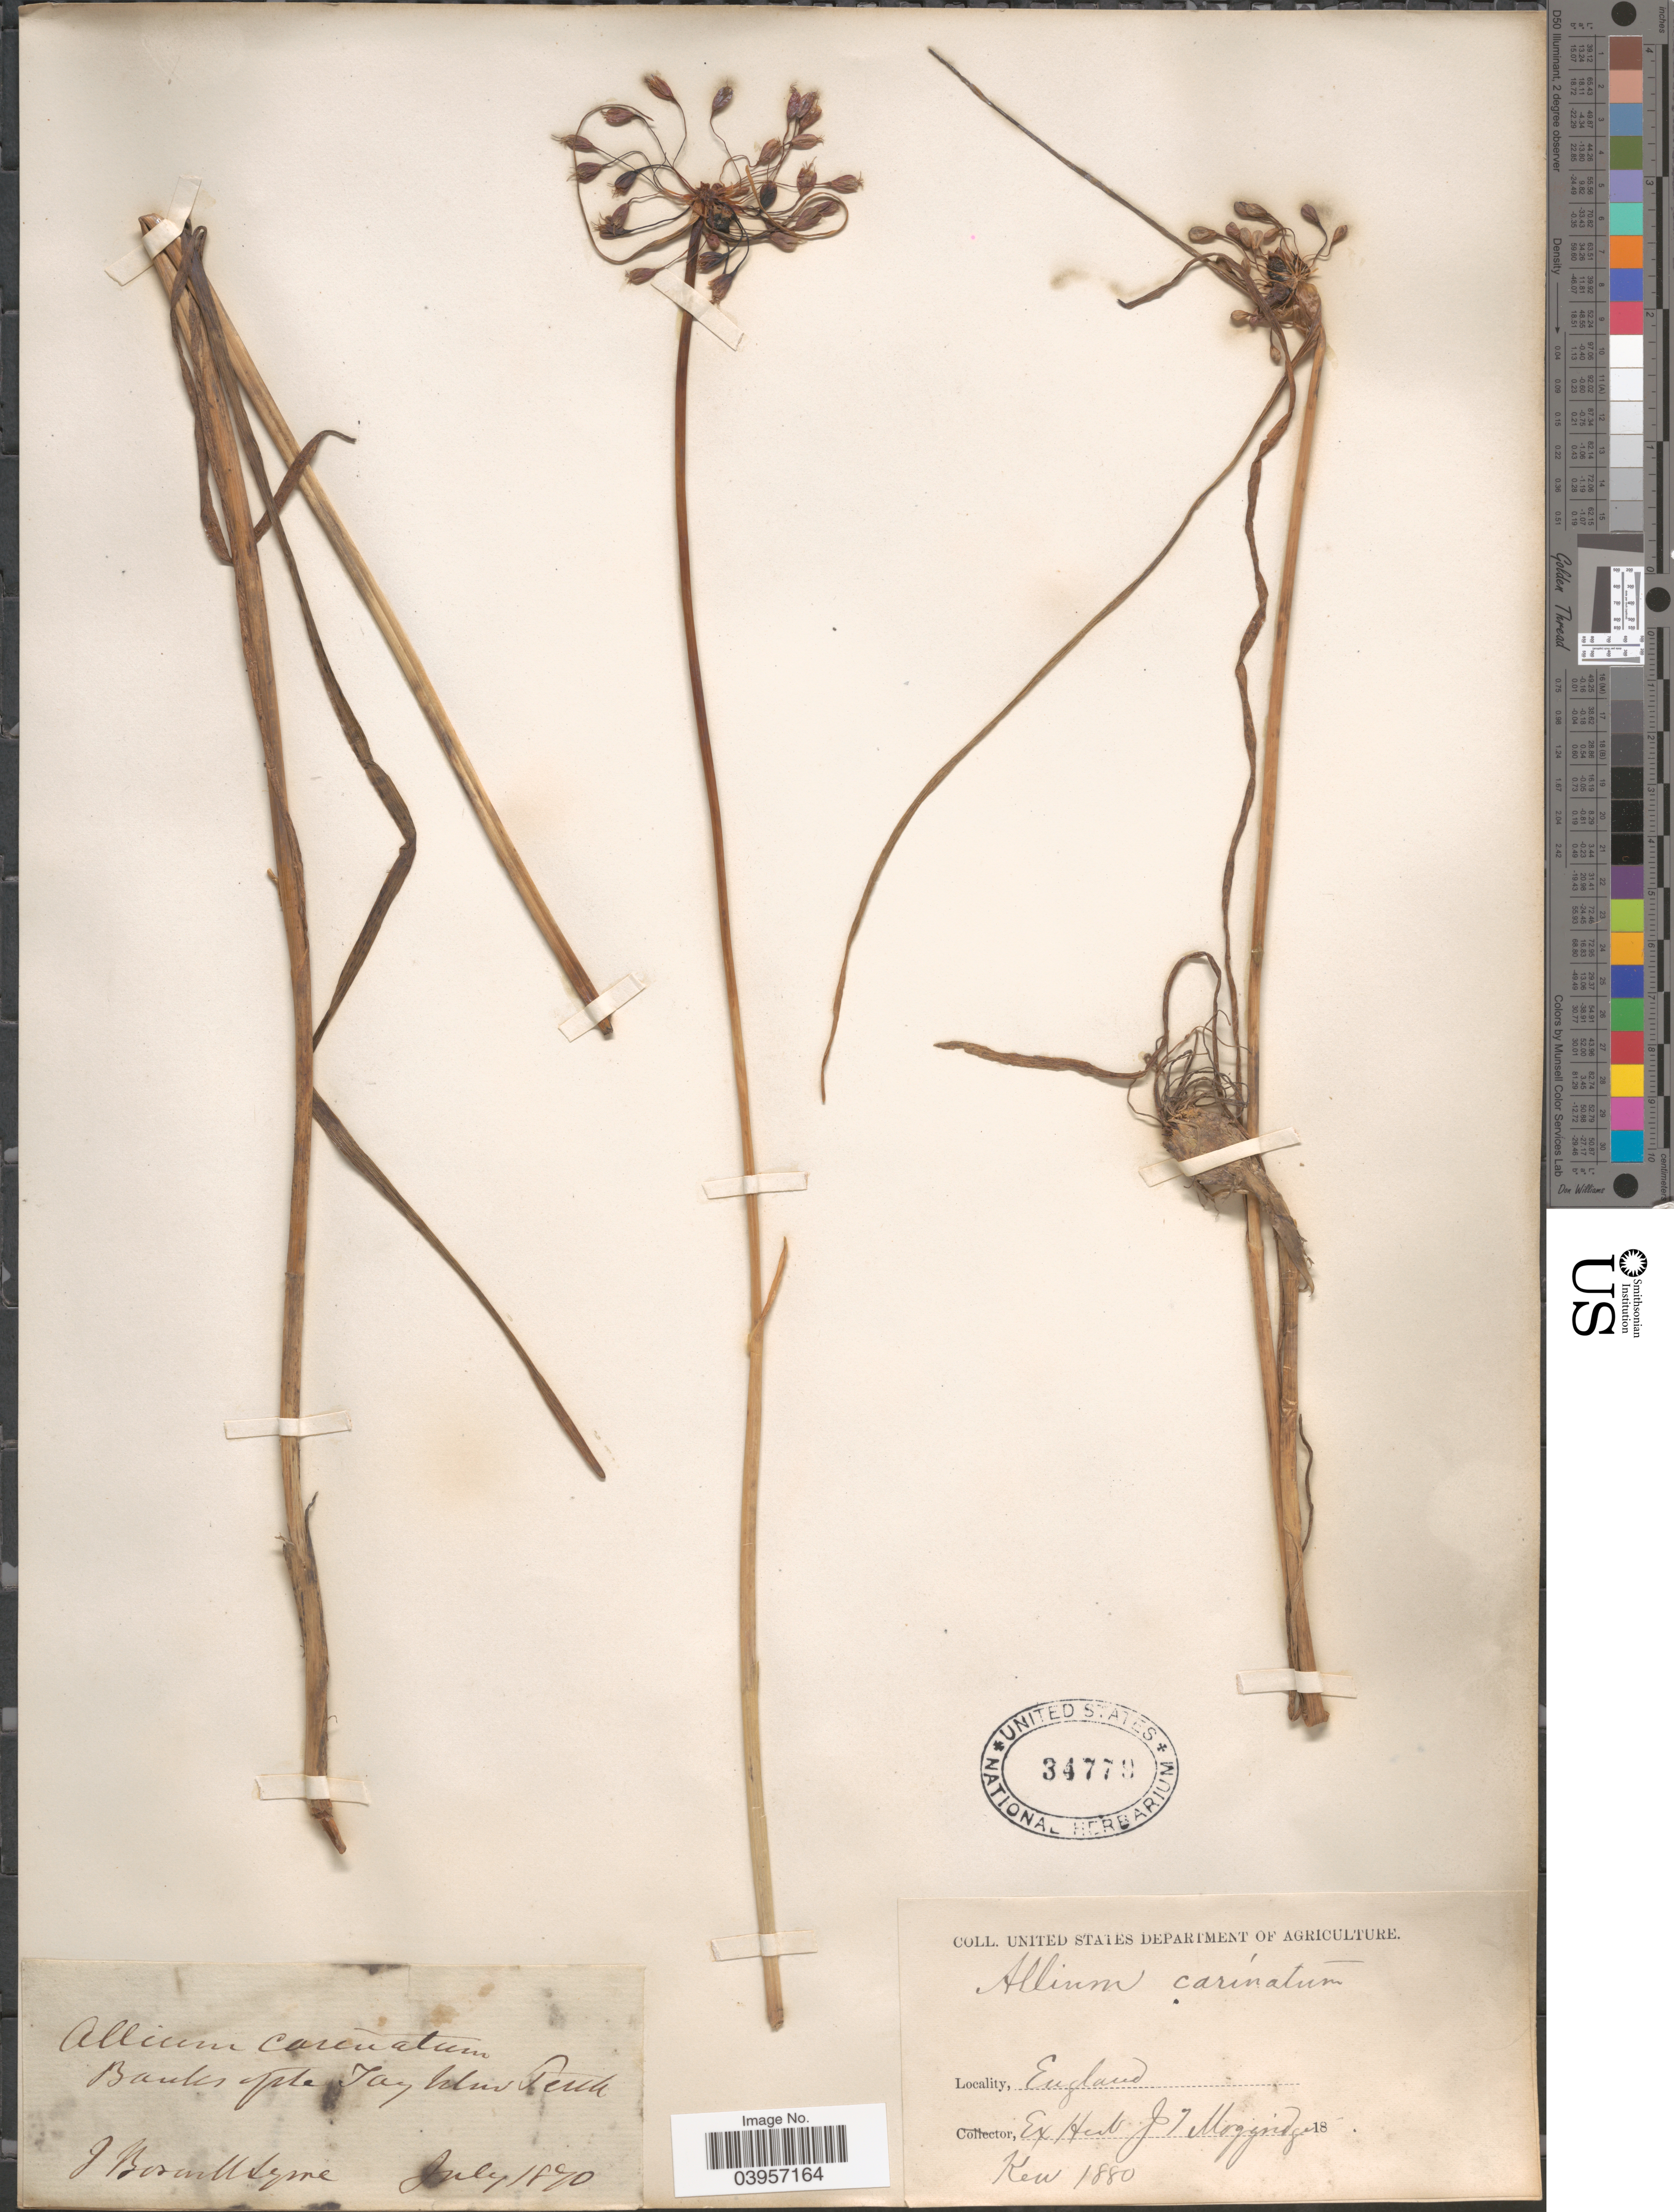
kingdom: Plantae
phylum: Tracheophyta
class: Liliopsida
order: Asparagales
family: Amaryllidaceae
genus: Allium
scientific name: Allium carinatum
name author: L.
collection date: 1870-07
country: United Kingdom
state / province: England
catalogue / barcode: US 34779